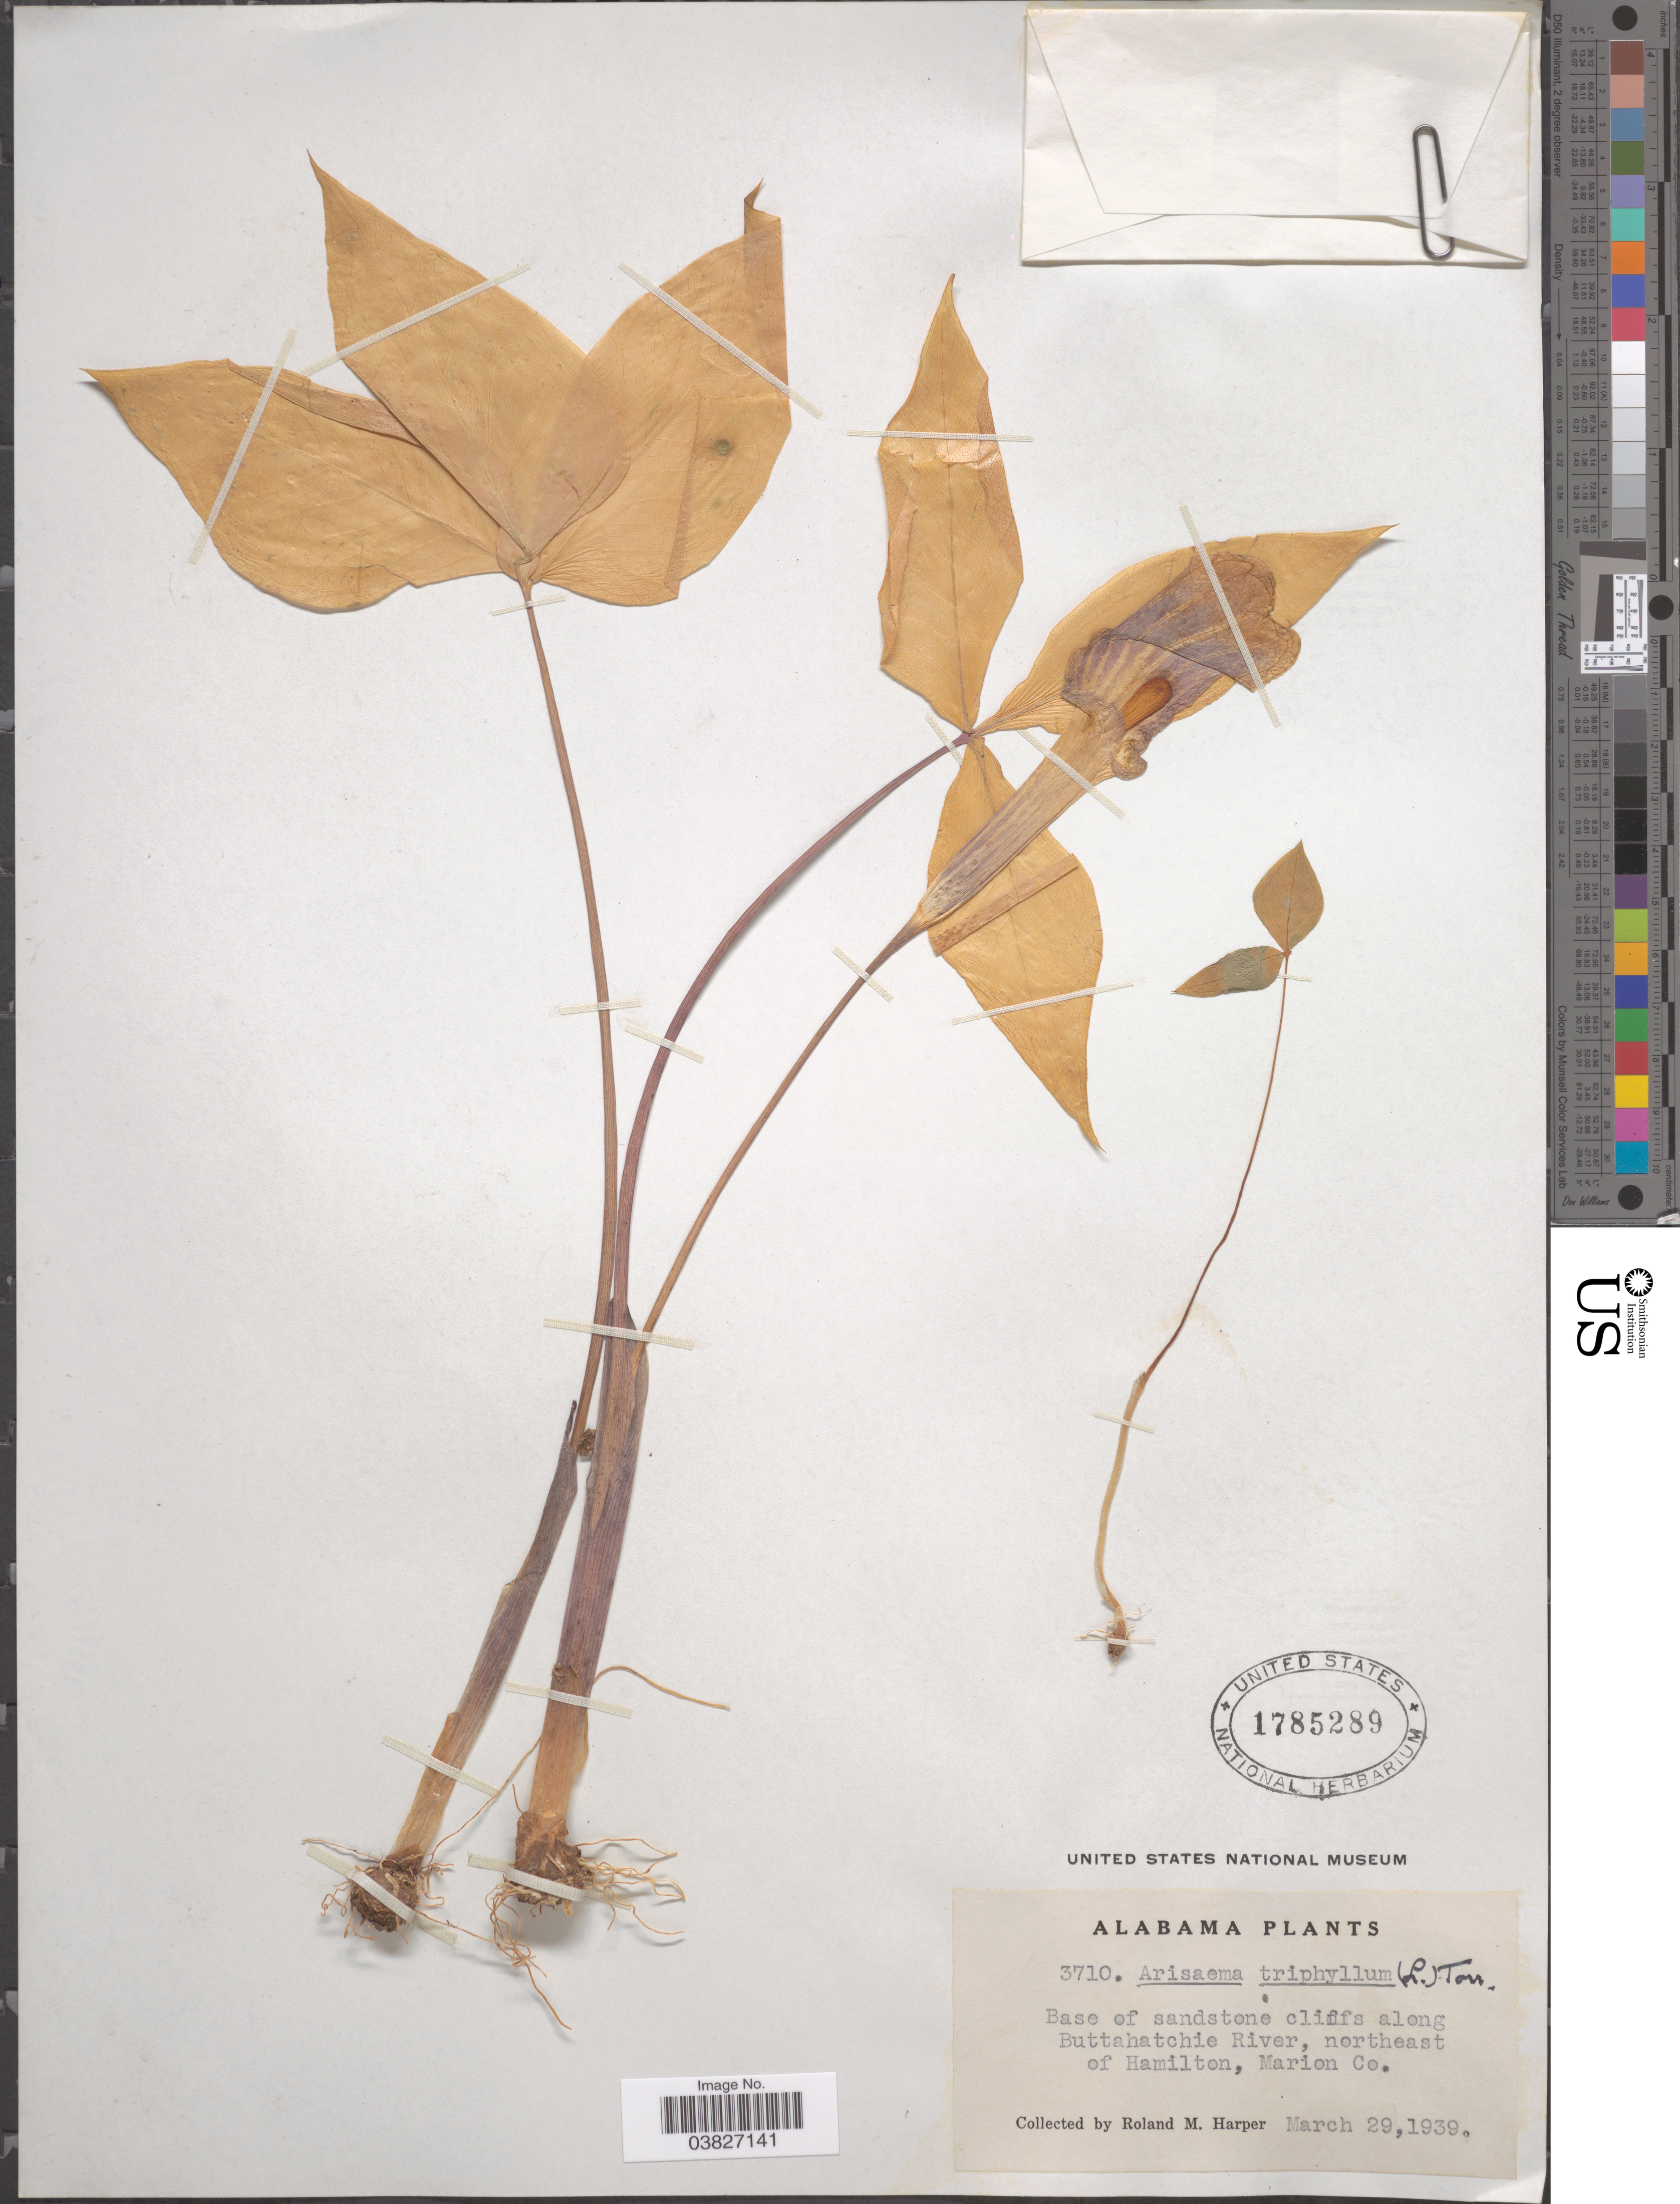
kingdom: Plantae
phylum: Tracheophyta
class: Liliopsida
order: Alismatales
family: Araceae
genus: Arisaema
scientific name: Arisaema triphyllum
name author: (L.) Schott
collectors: R. M. Harper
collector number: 3710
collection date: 1939-03-29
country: United States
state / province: Alabama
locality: Base of sandstone cliffs along Buttahatchie River, northeast of Hamilton, Marion Co.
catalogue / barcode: US 1785289